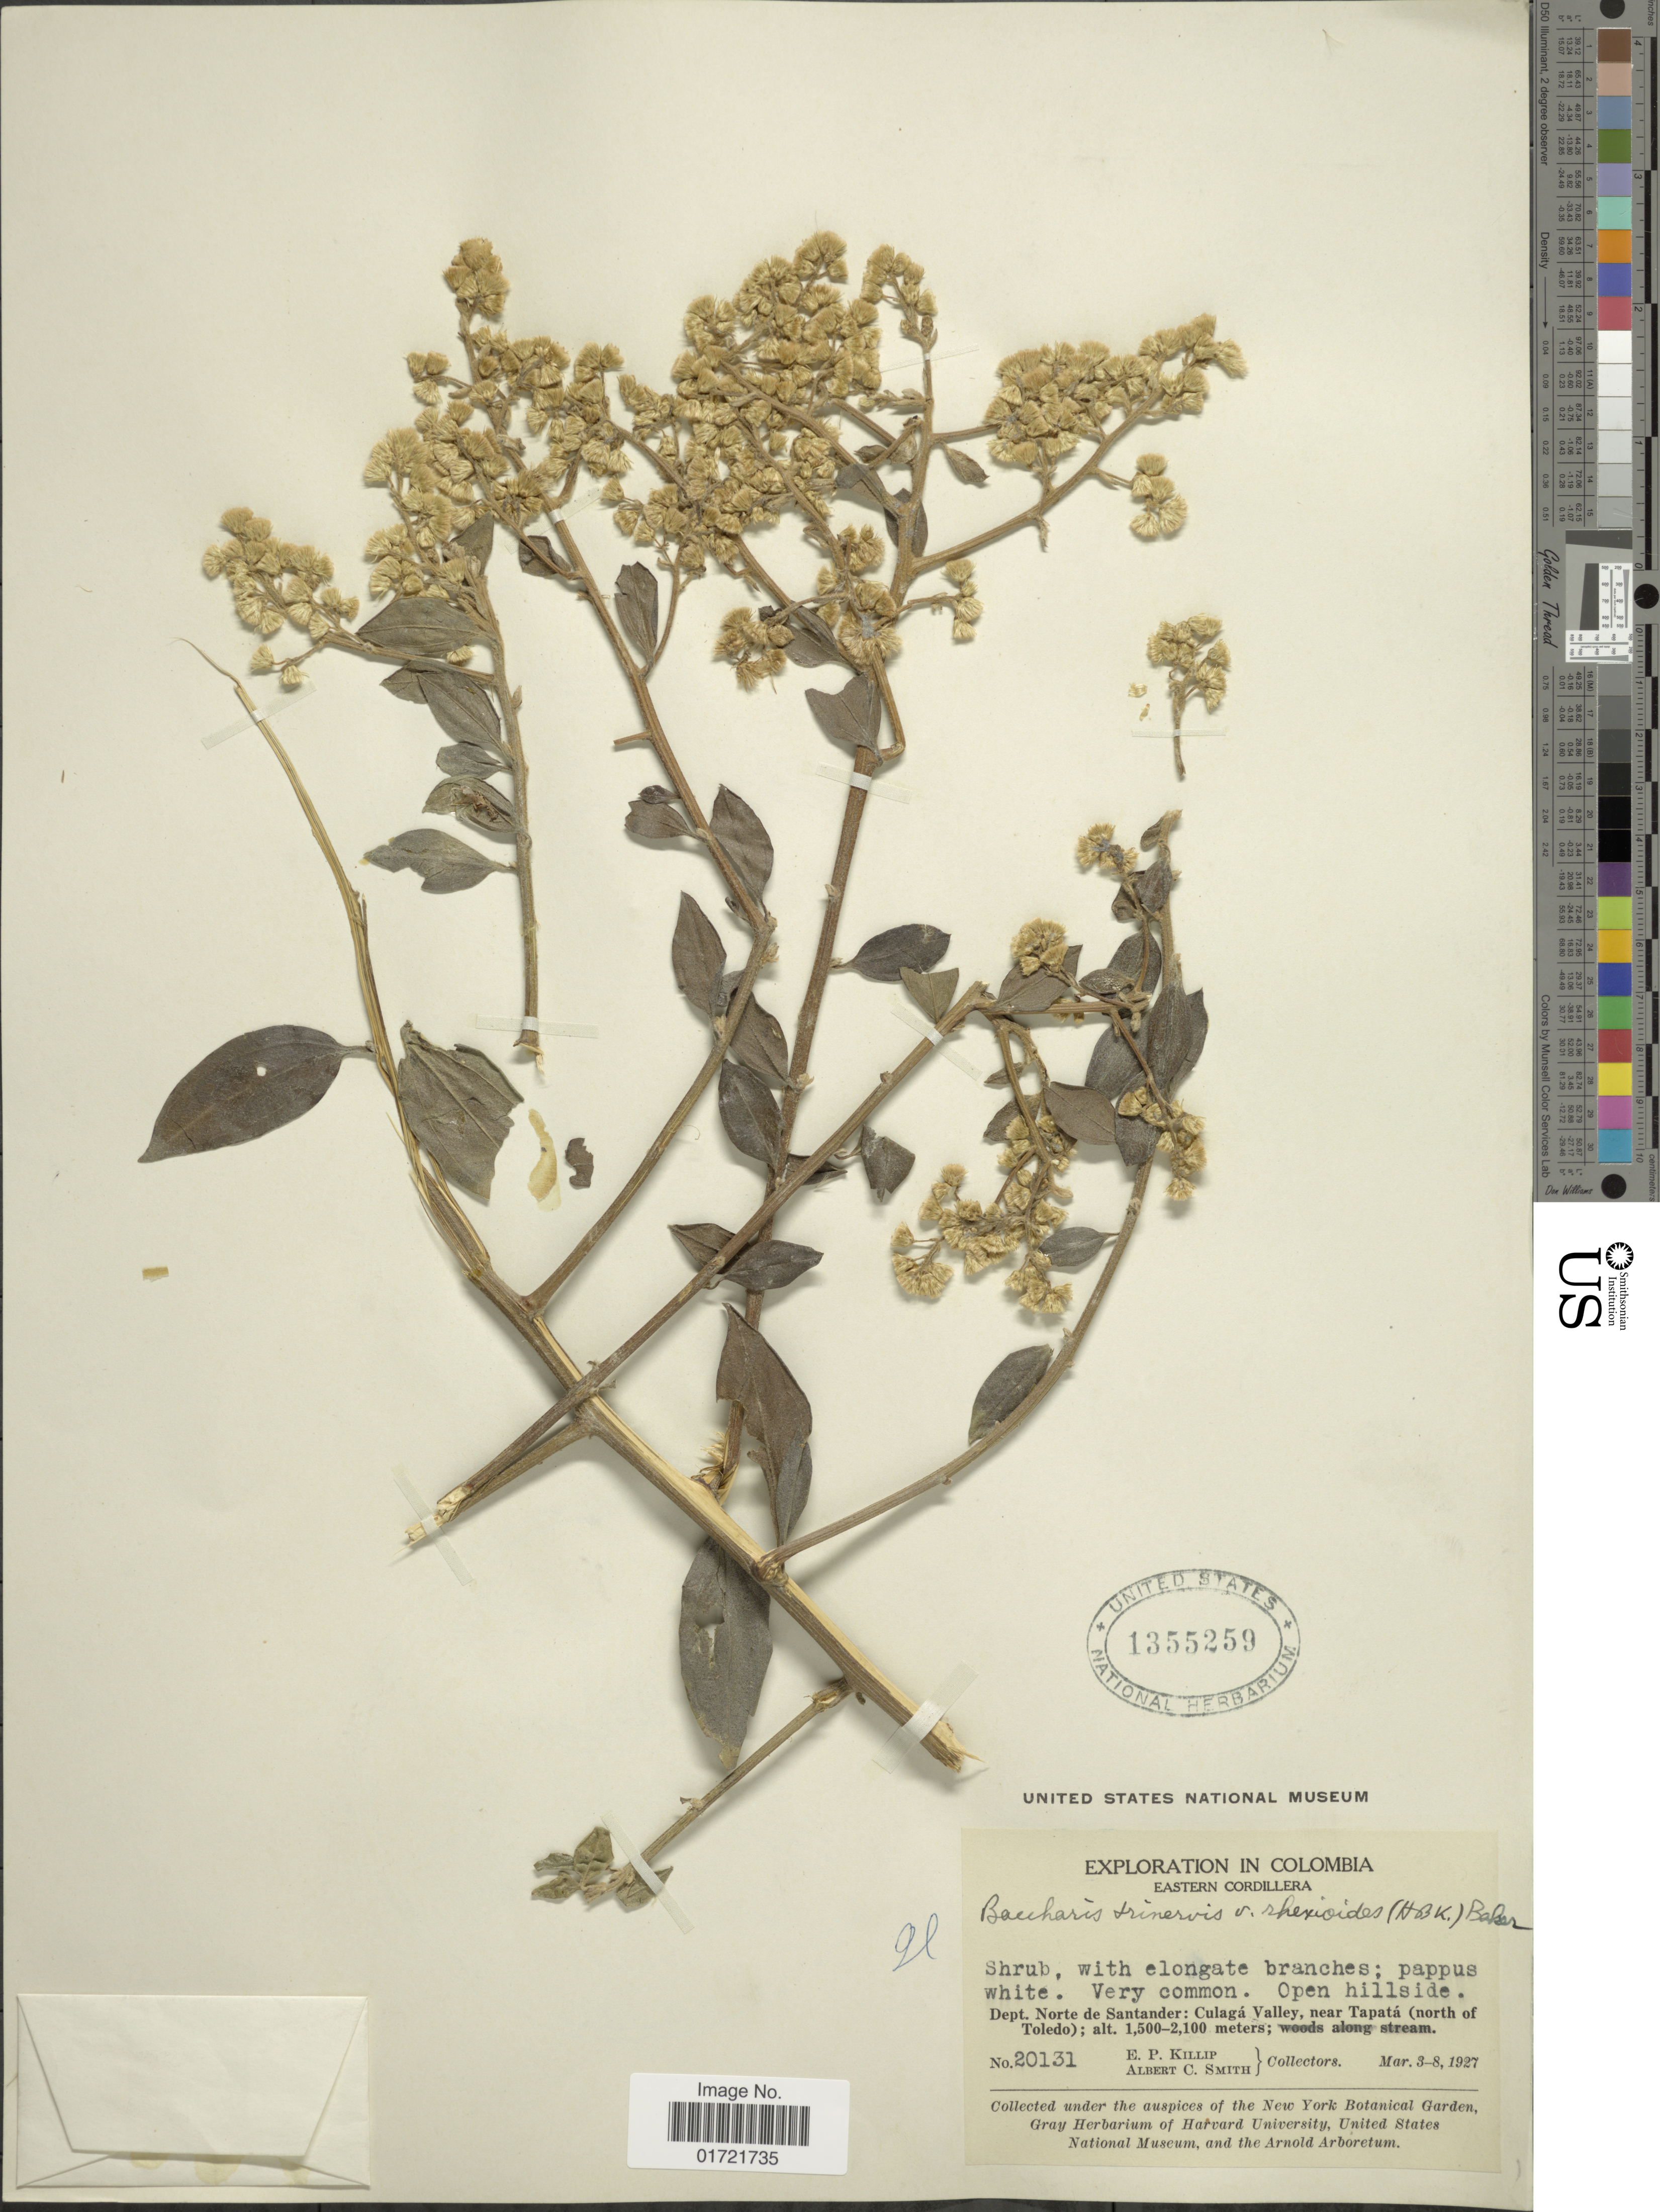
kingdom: Plantae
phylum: Tracheophyta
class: Magnoliopsida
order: Asterales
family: Asteraceae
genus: Baccharis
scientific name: Baccharis trinervis var. rhexioides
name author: (Kunth) Baker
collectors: E. P. Killip & A. C. Smith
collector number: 20131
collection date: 1927-03-03/1927-03-08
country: Colombia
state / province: Norte de Santander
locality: Eastern Cordillera, Dept. Norte de Santander: Culaga Valley, near Tapata (north of Toledo)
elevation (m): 1500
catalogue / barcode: US 1355259